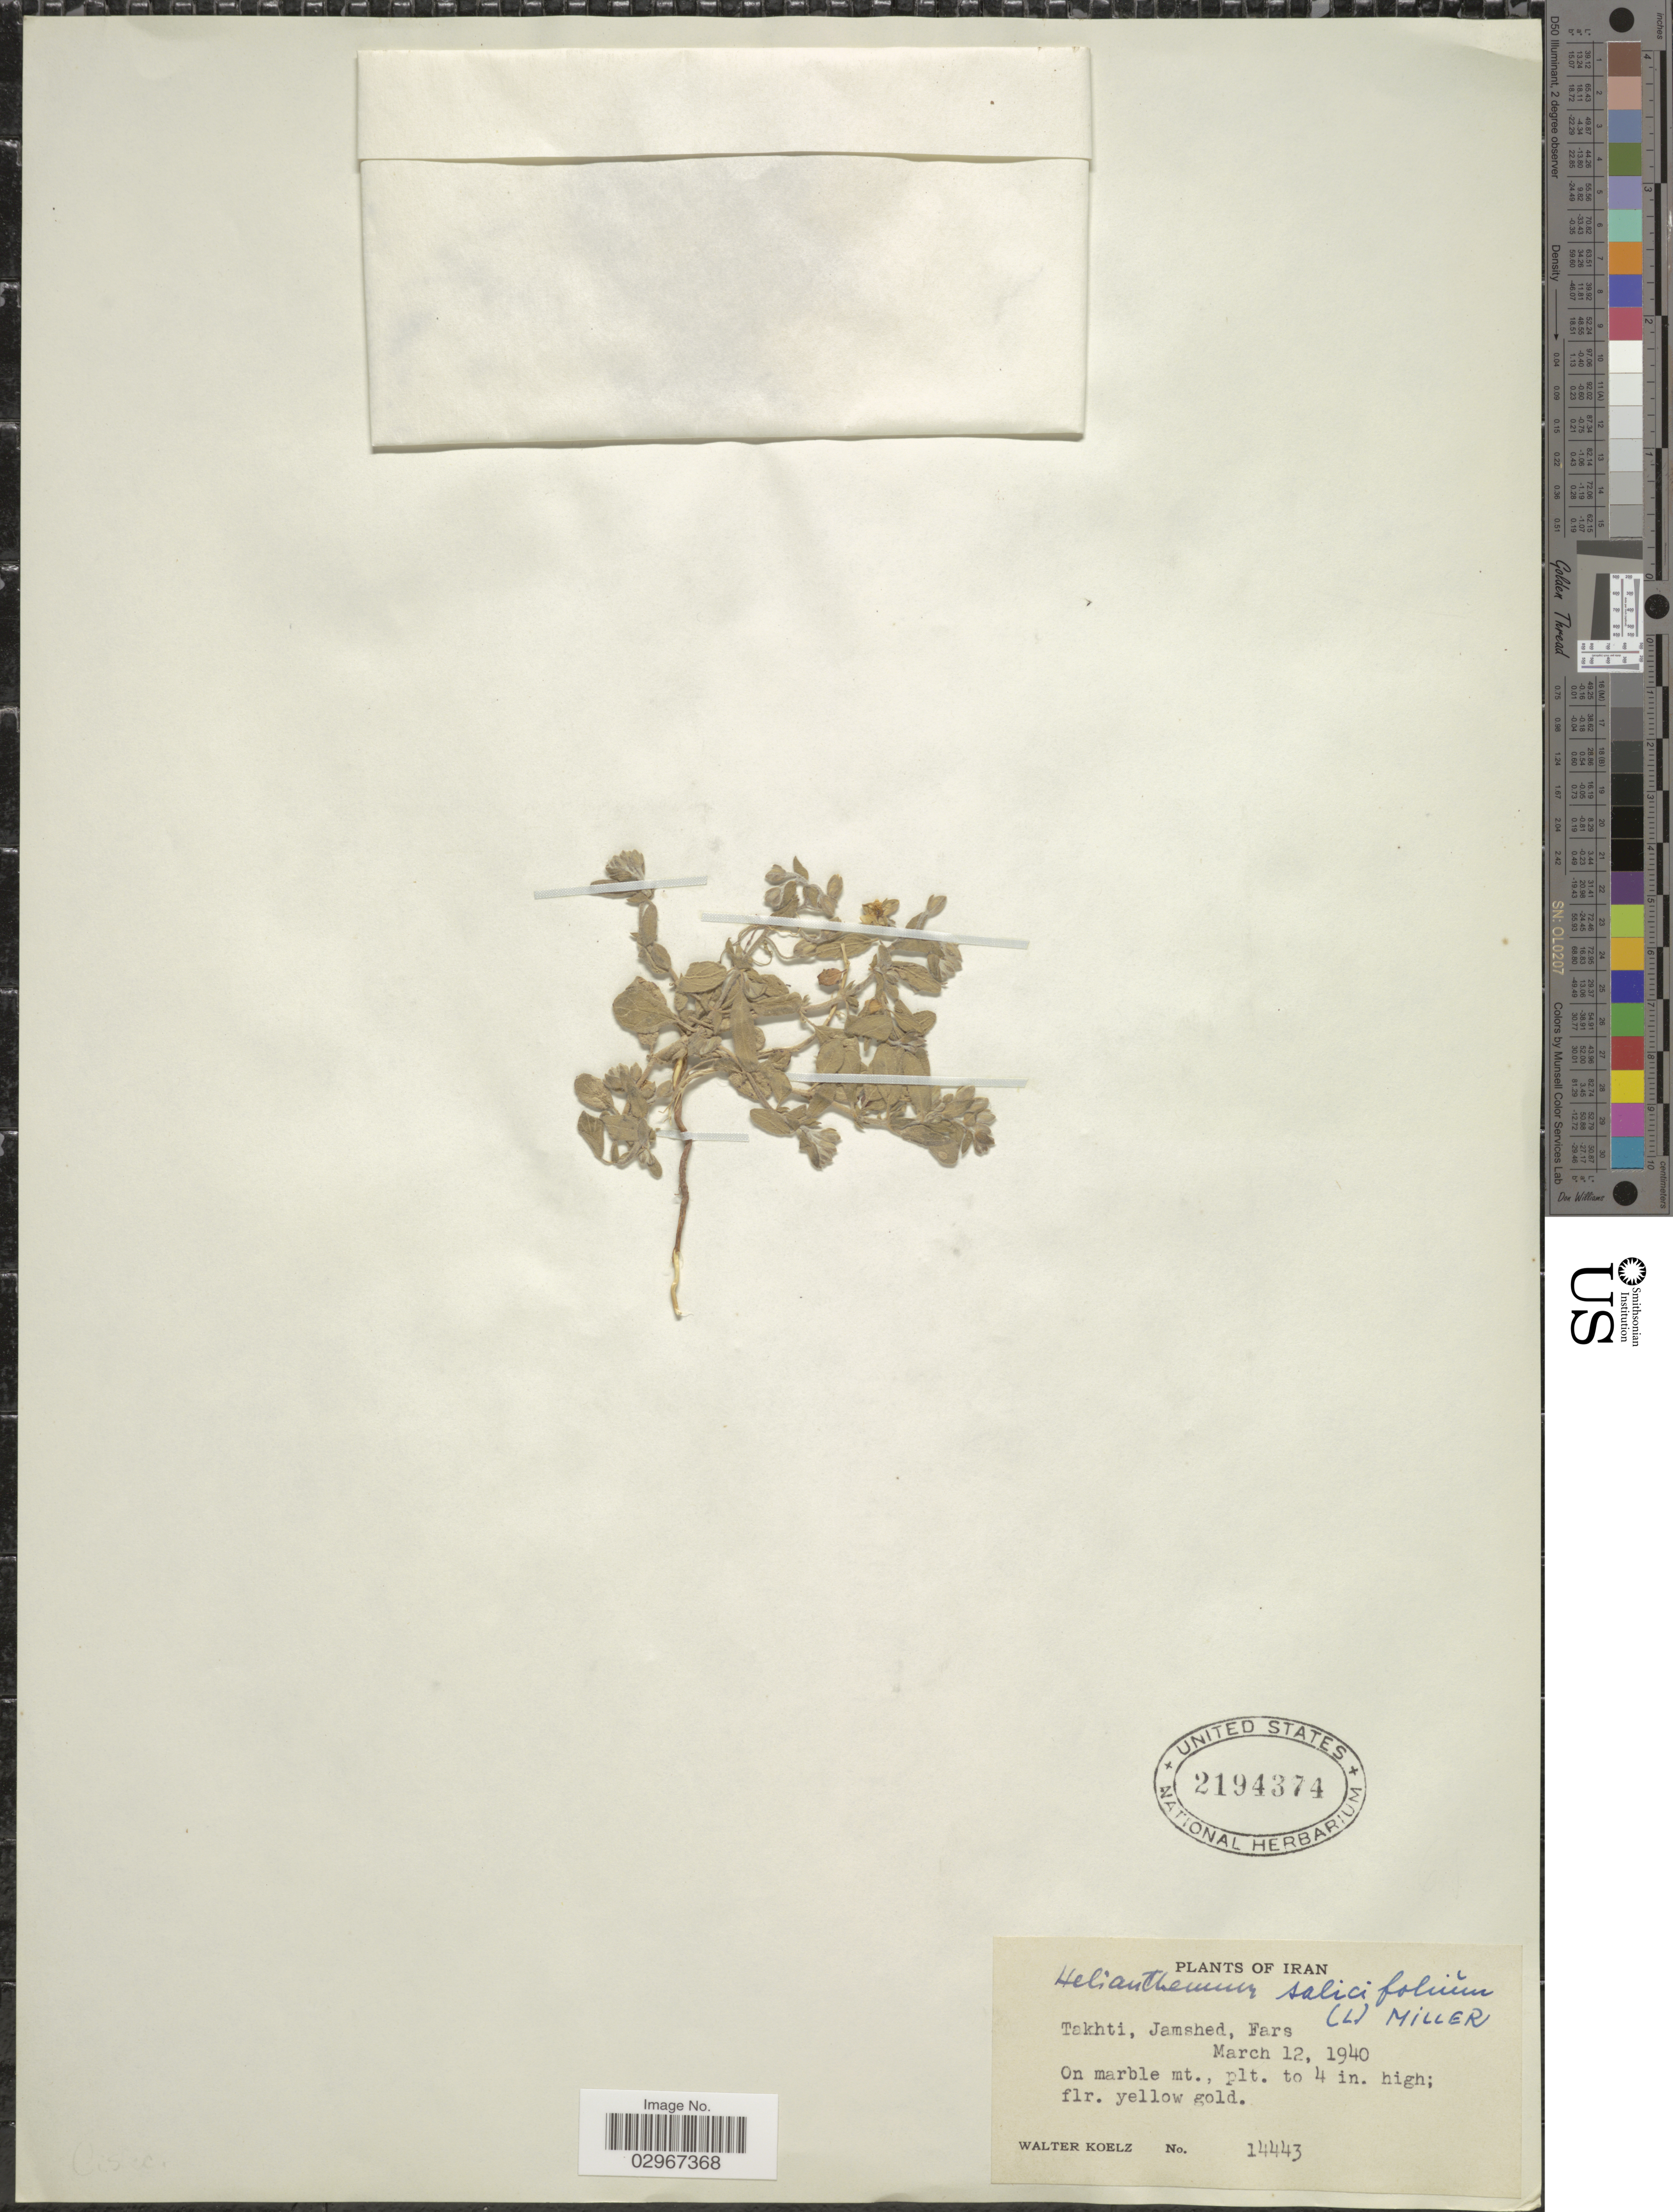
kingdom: Plantae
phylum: Tracheophyta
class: Magnoliopsida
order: Malvales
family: Cistaceae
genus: Helianthemum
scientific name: Helianthemum salicifolium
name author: (L.) Mill.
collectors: W. N. Koelz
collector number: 14443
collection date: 1940-03-12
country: Iran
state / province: Fars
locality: Takhti, Jamshed, Fars.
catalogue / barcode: US 2194374